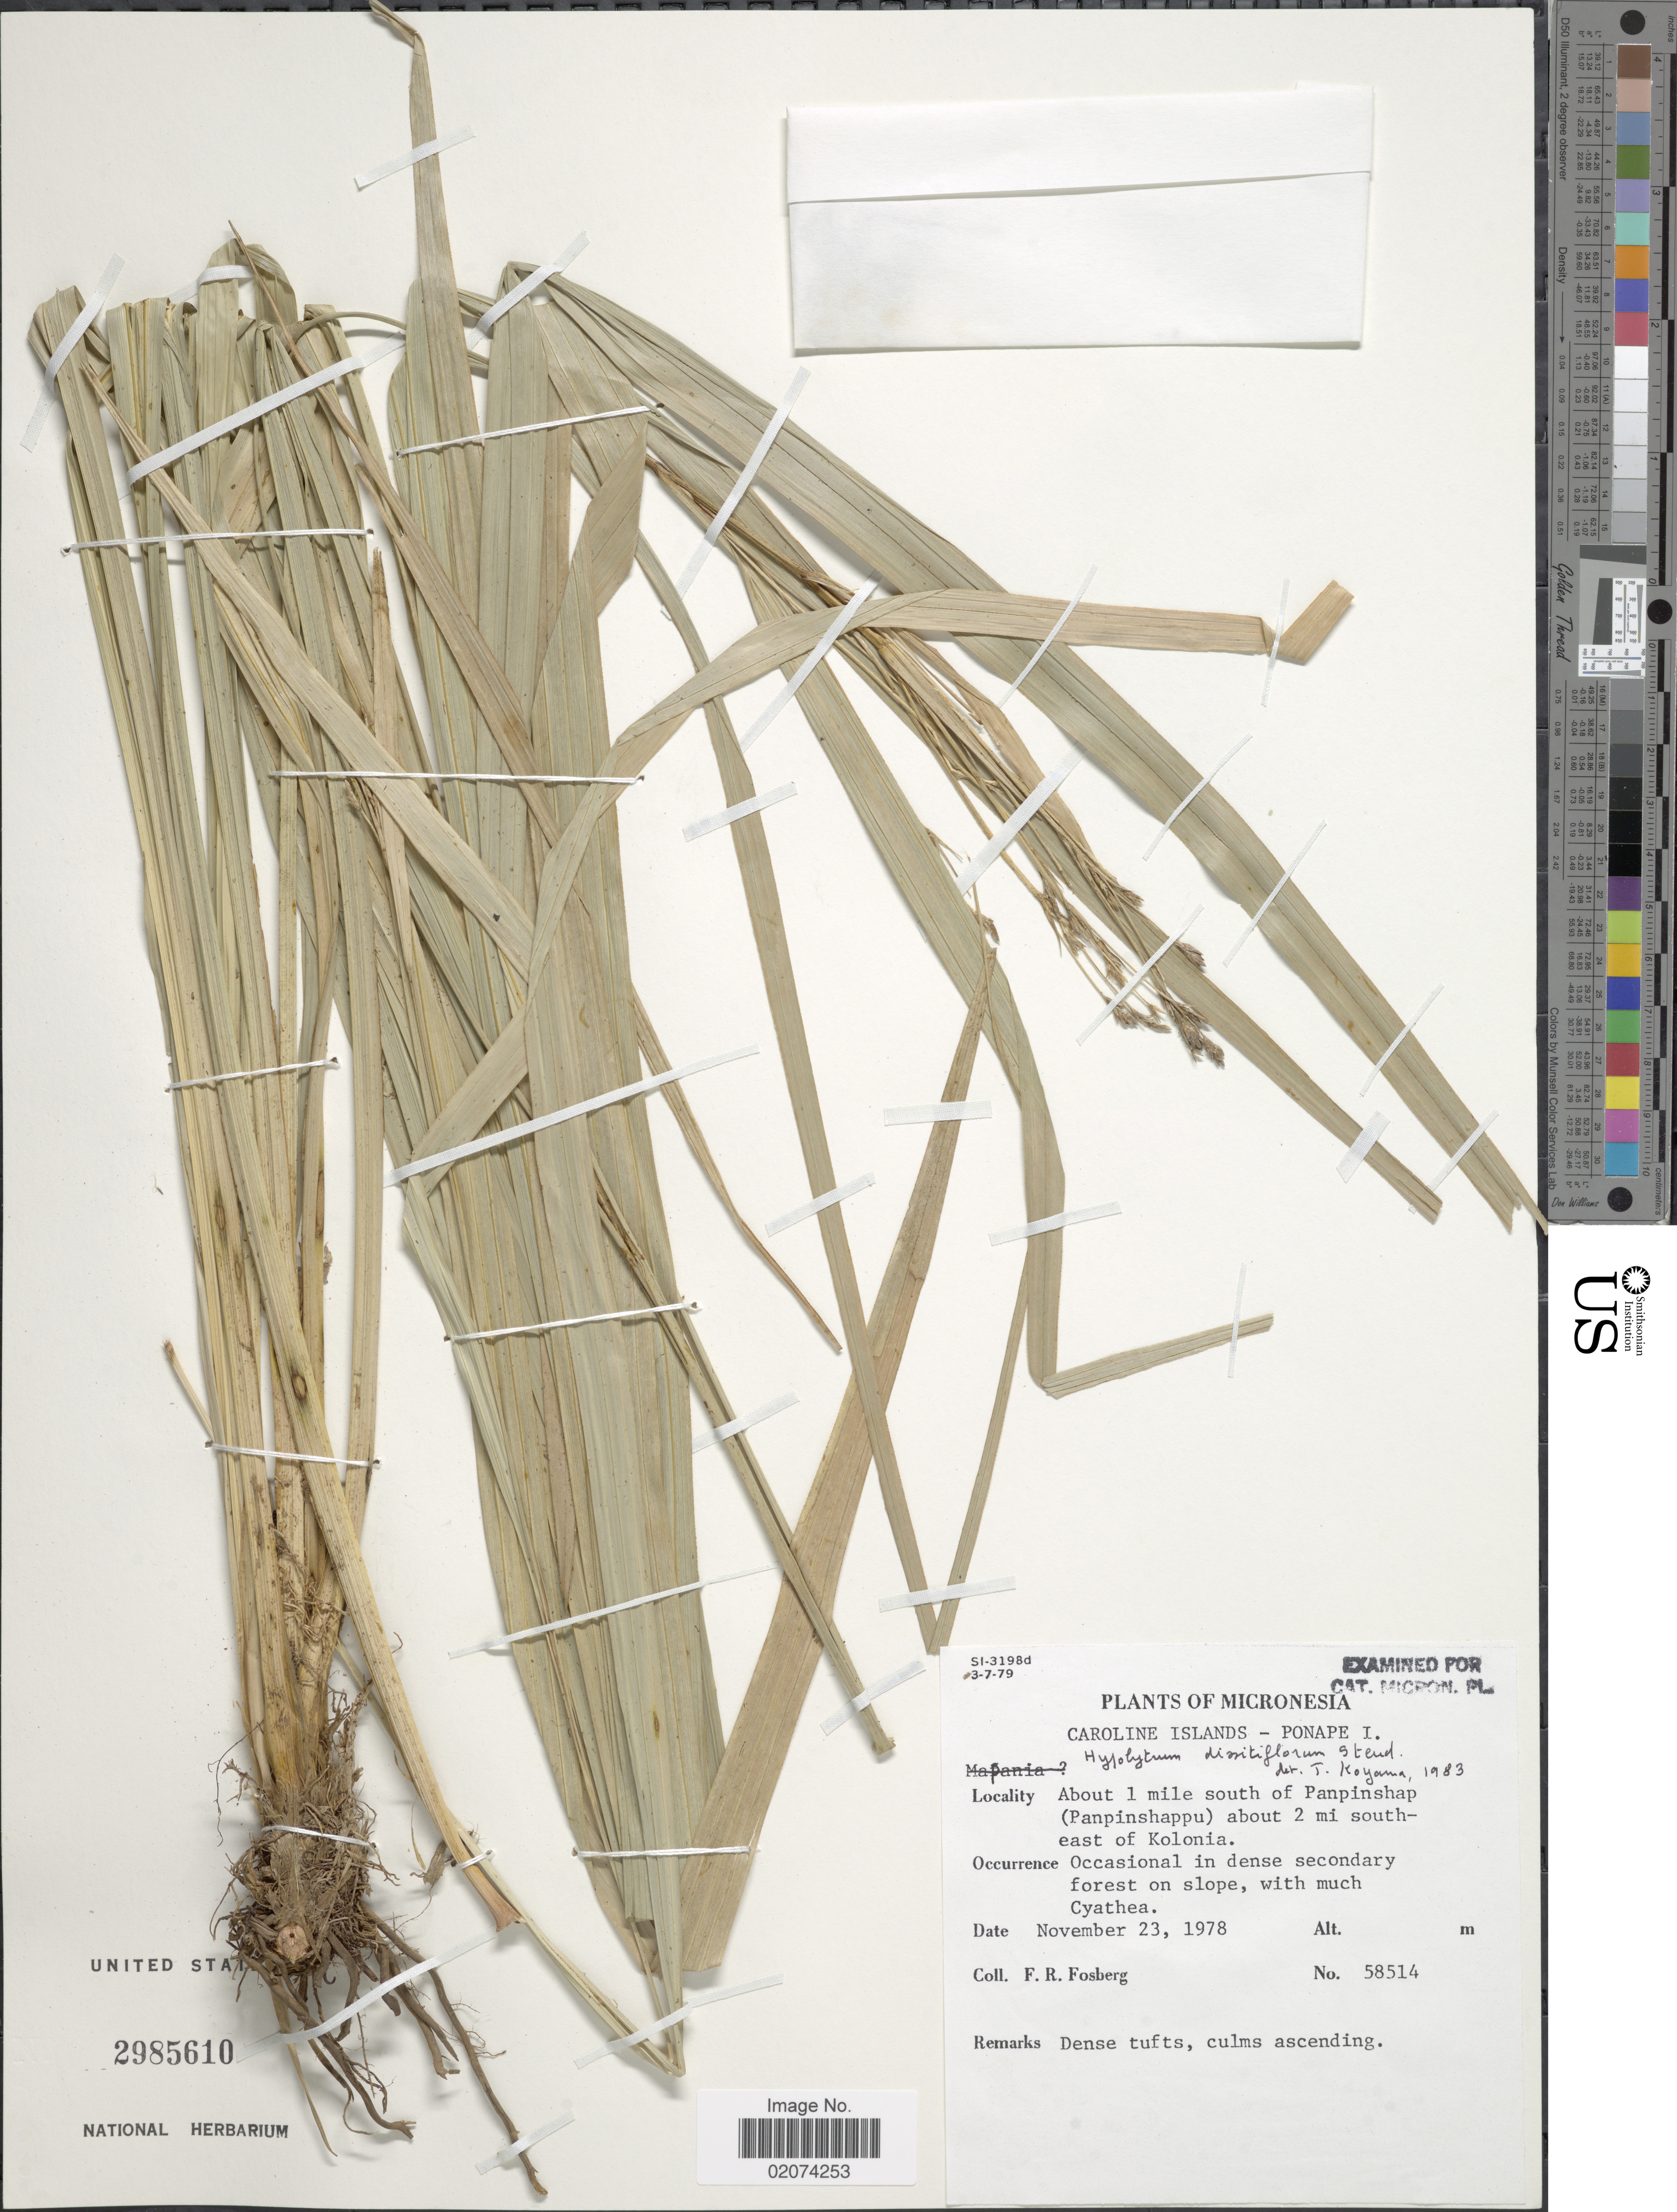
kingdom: Plantae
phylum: Tracheophyta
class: Liliopsida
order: Poales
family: Cyperaceae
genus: Hypolytrum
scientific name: Hypolytrum dissitiflorum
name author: Steud.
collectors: F. R. Fosberg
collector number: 58515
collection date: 1978-11-23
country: Micronesia, Federated States of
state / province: Pohnpei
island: Pohnpei [Ponape]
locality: Caroline Islands - Ponape I., About 1 mile south of Panpinshap ( Panpinshappu) about 2 mi. South- east of Kolonia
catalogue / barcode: US 2985610